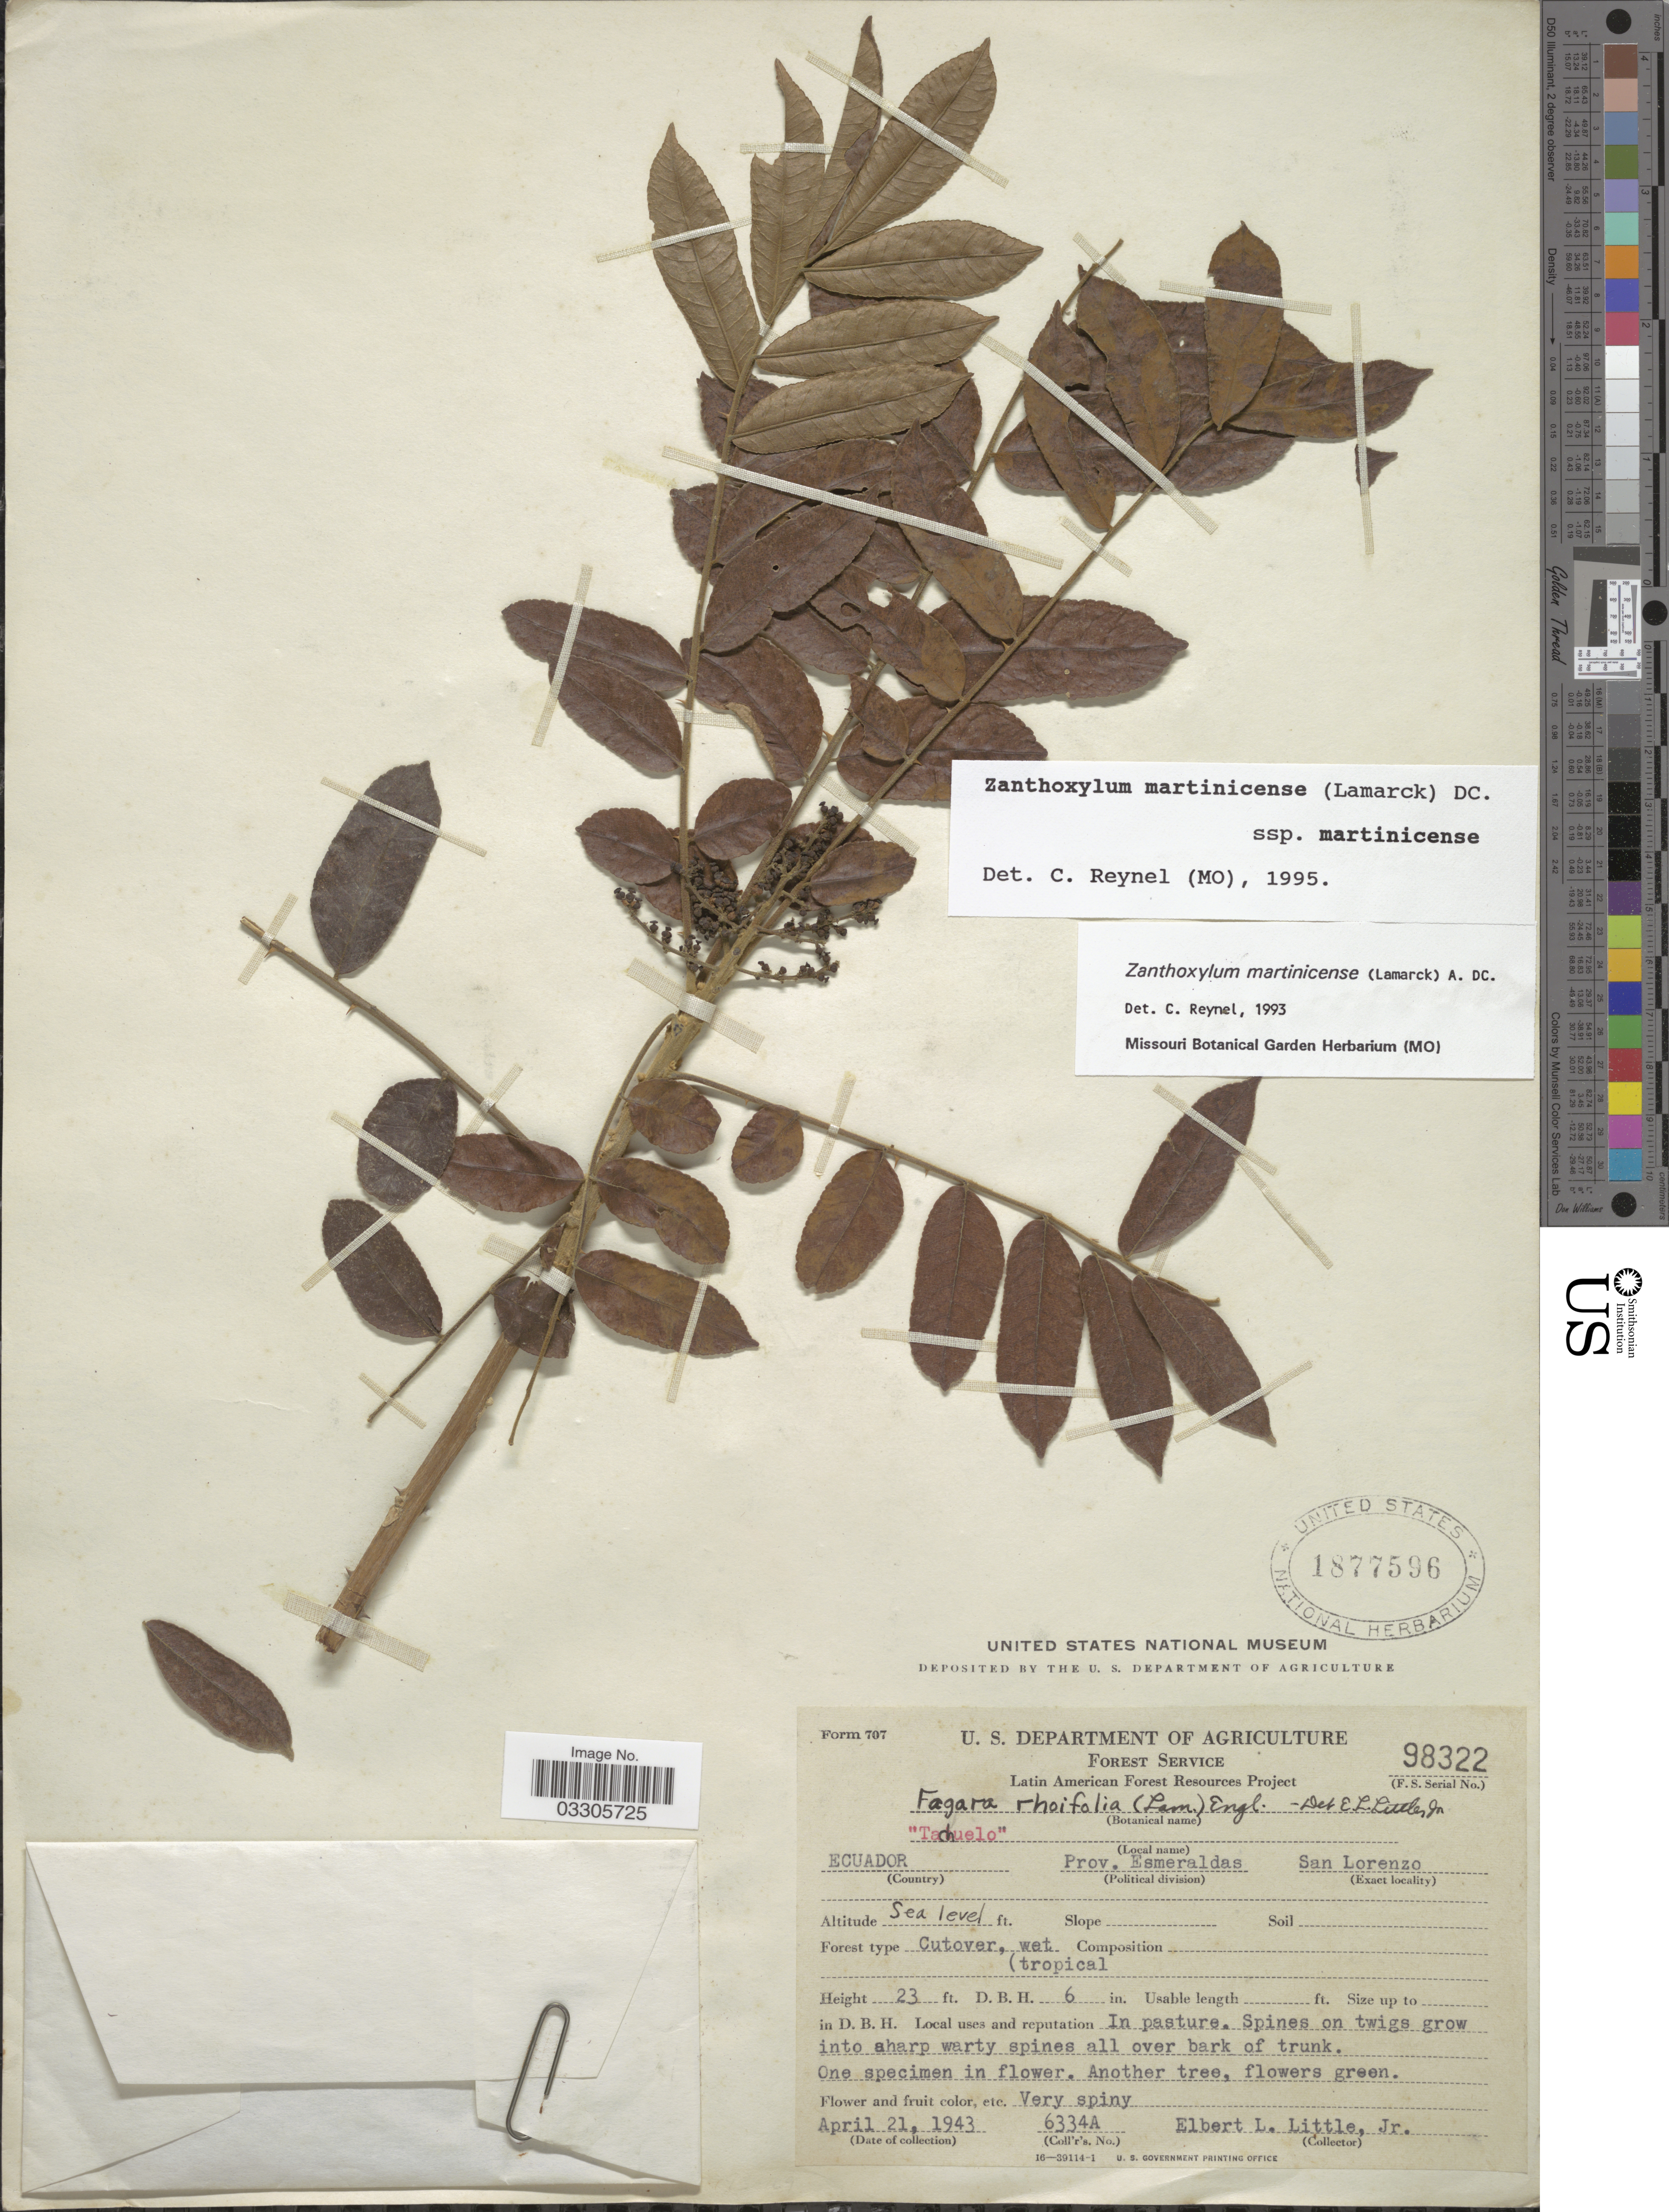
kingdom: Plantae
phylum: Tracheophyta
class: Magnoliopsida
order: Sapindales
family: Rutaceae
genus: Zanthoxylum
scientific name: Zanthoxylum martinicense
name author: (Lam.) DC.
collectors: E. L. Little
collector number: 6334A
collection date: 1943-04-21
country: Ecuador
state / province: Esmeraldas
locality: San Lorenzo.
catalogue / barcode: US 1877596